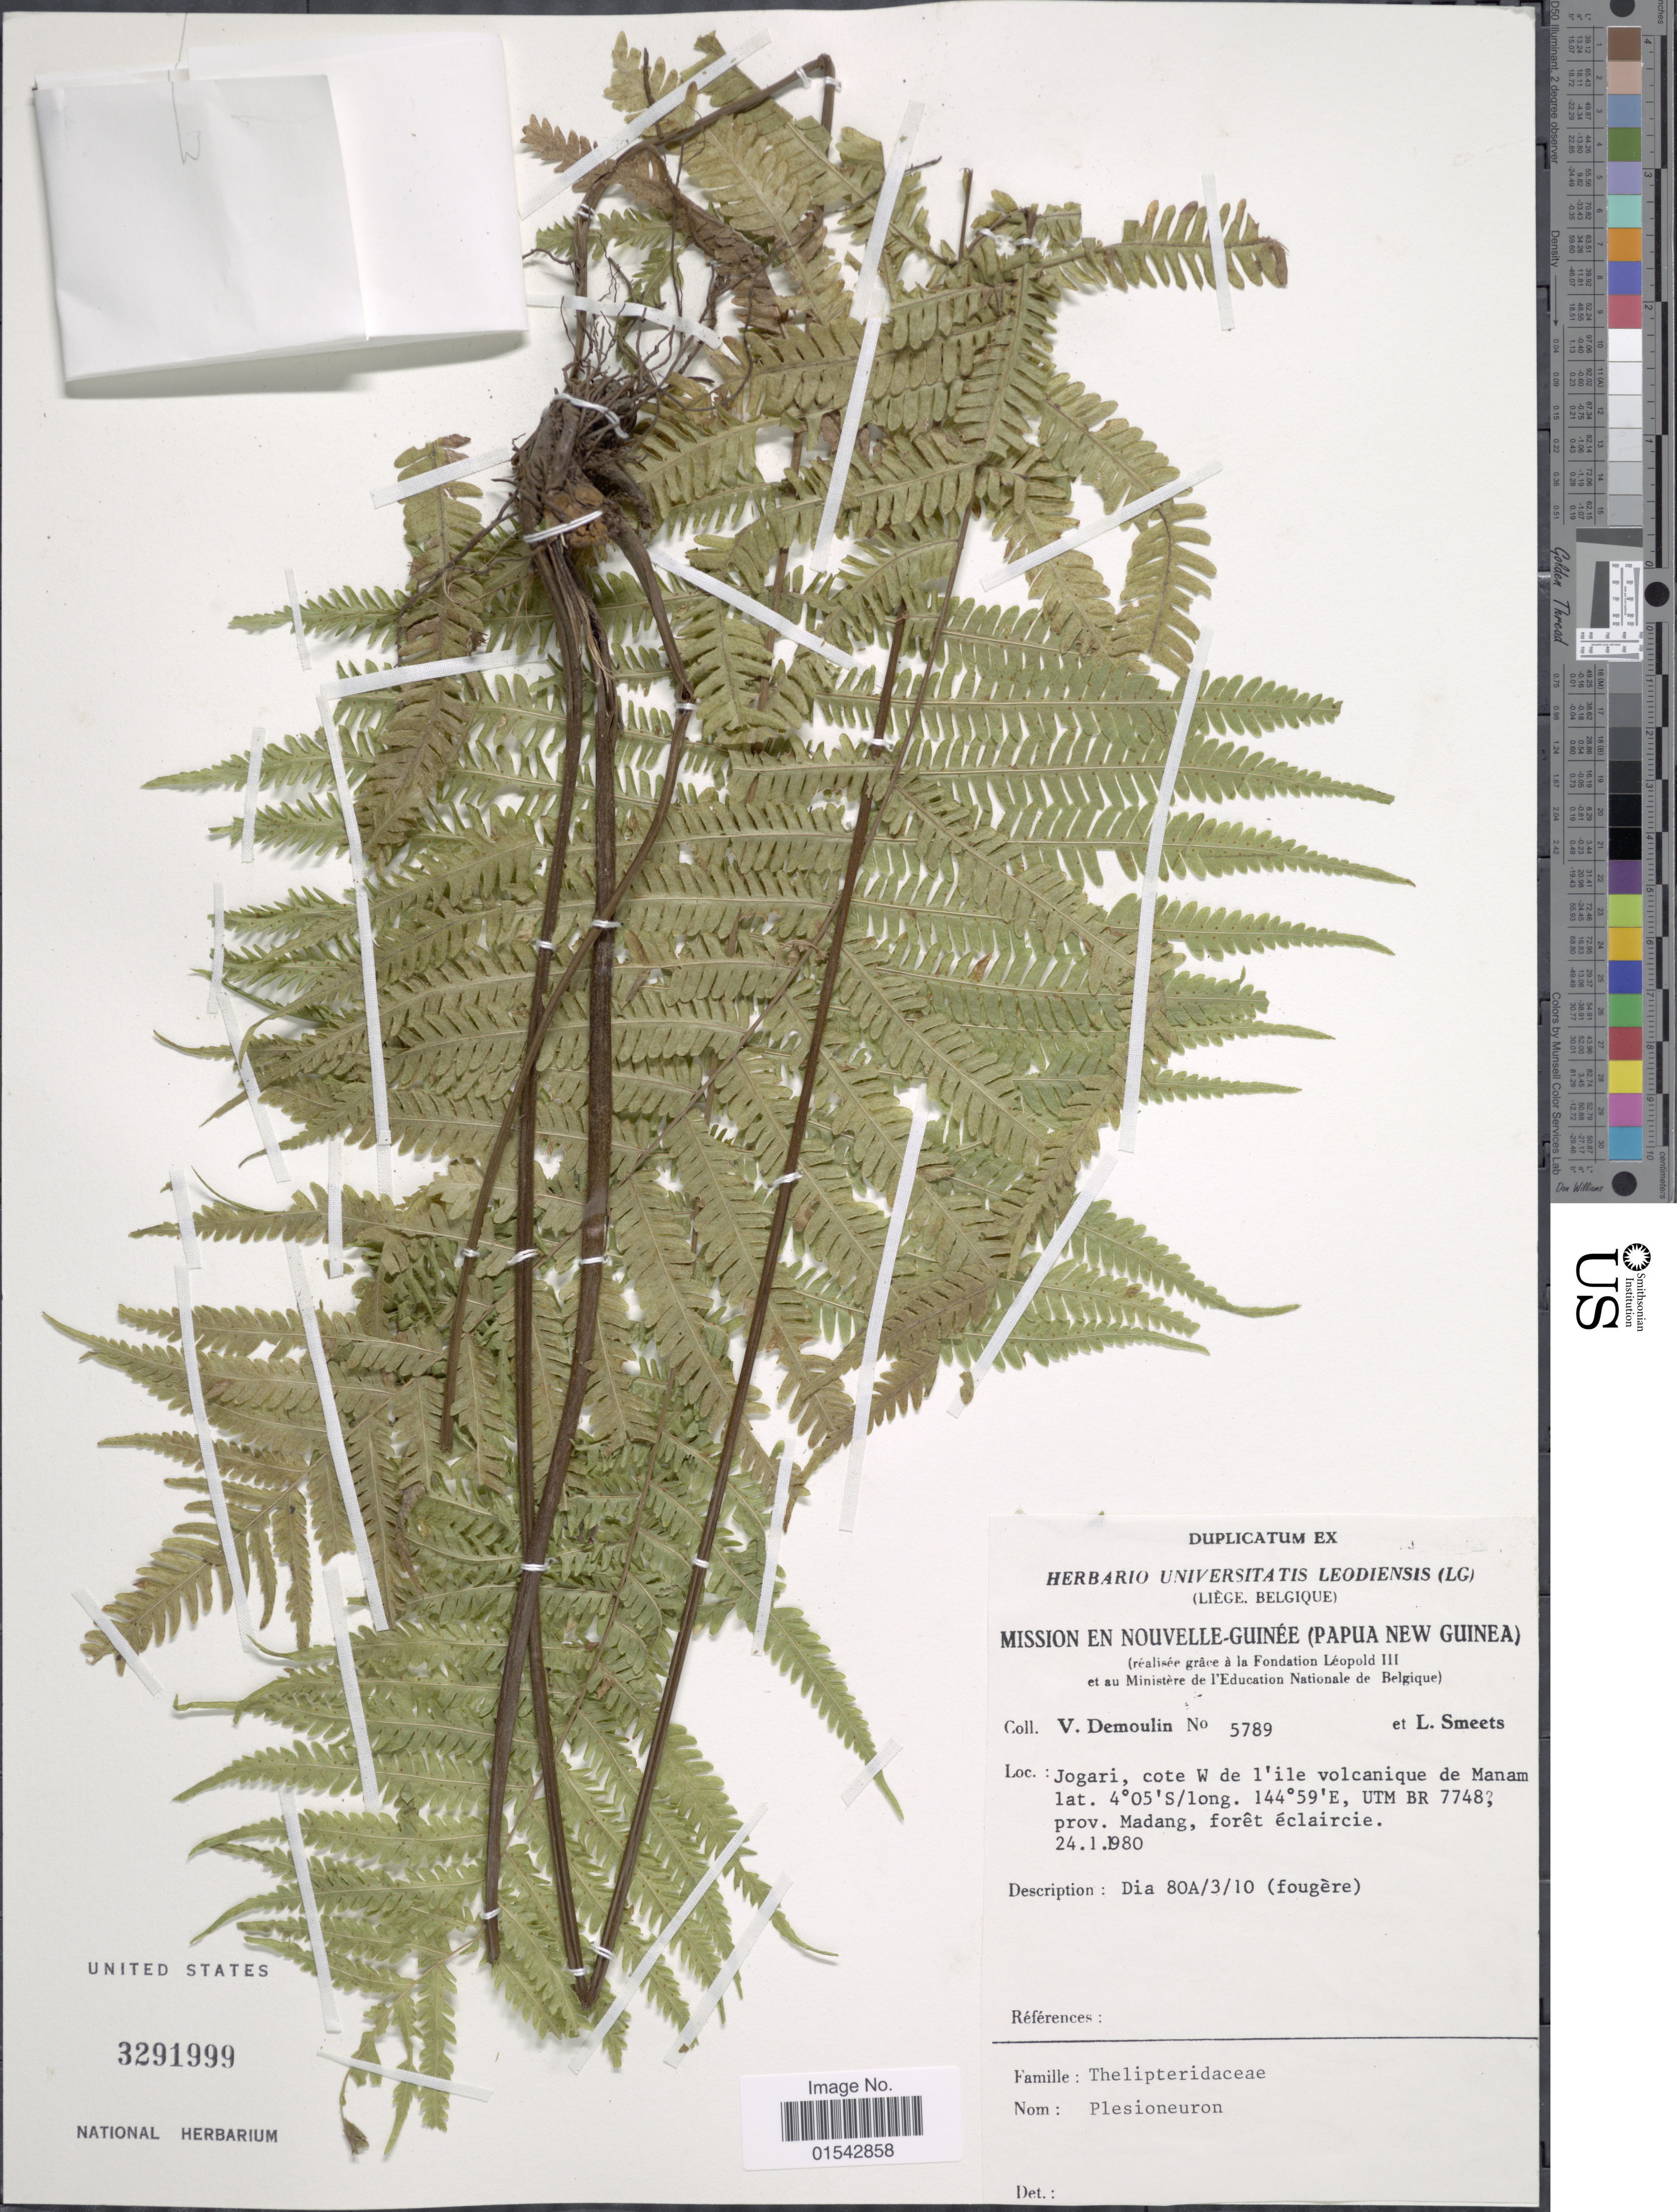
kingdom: Plantae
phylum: Tracheophyta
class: Polypodiopsida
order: Polypodiales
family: Thelypteridaceae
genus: Cyclosorus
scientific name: Cyclosorus sp.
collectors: V. Demoulin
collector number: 5789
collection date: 1980-01-24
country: Papua New Guinea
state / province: Madang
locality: Jogari, cote W de l' ile volcanique de Manam, UTM BR 7748, prov. Madang, foret eclaircie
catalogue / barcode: US 3291999